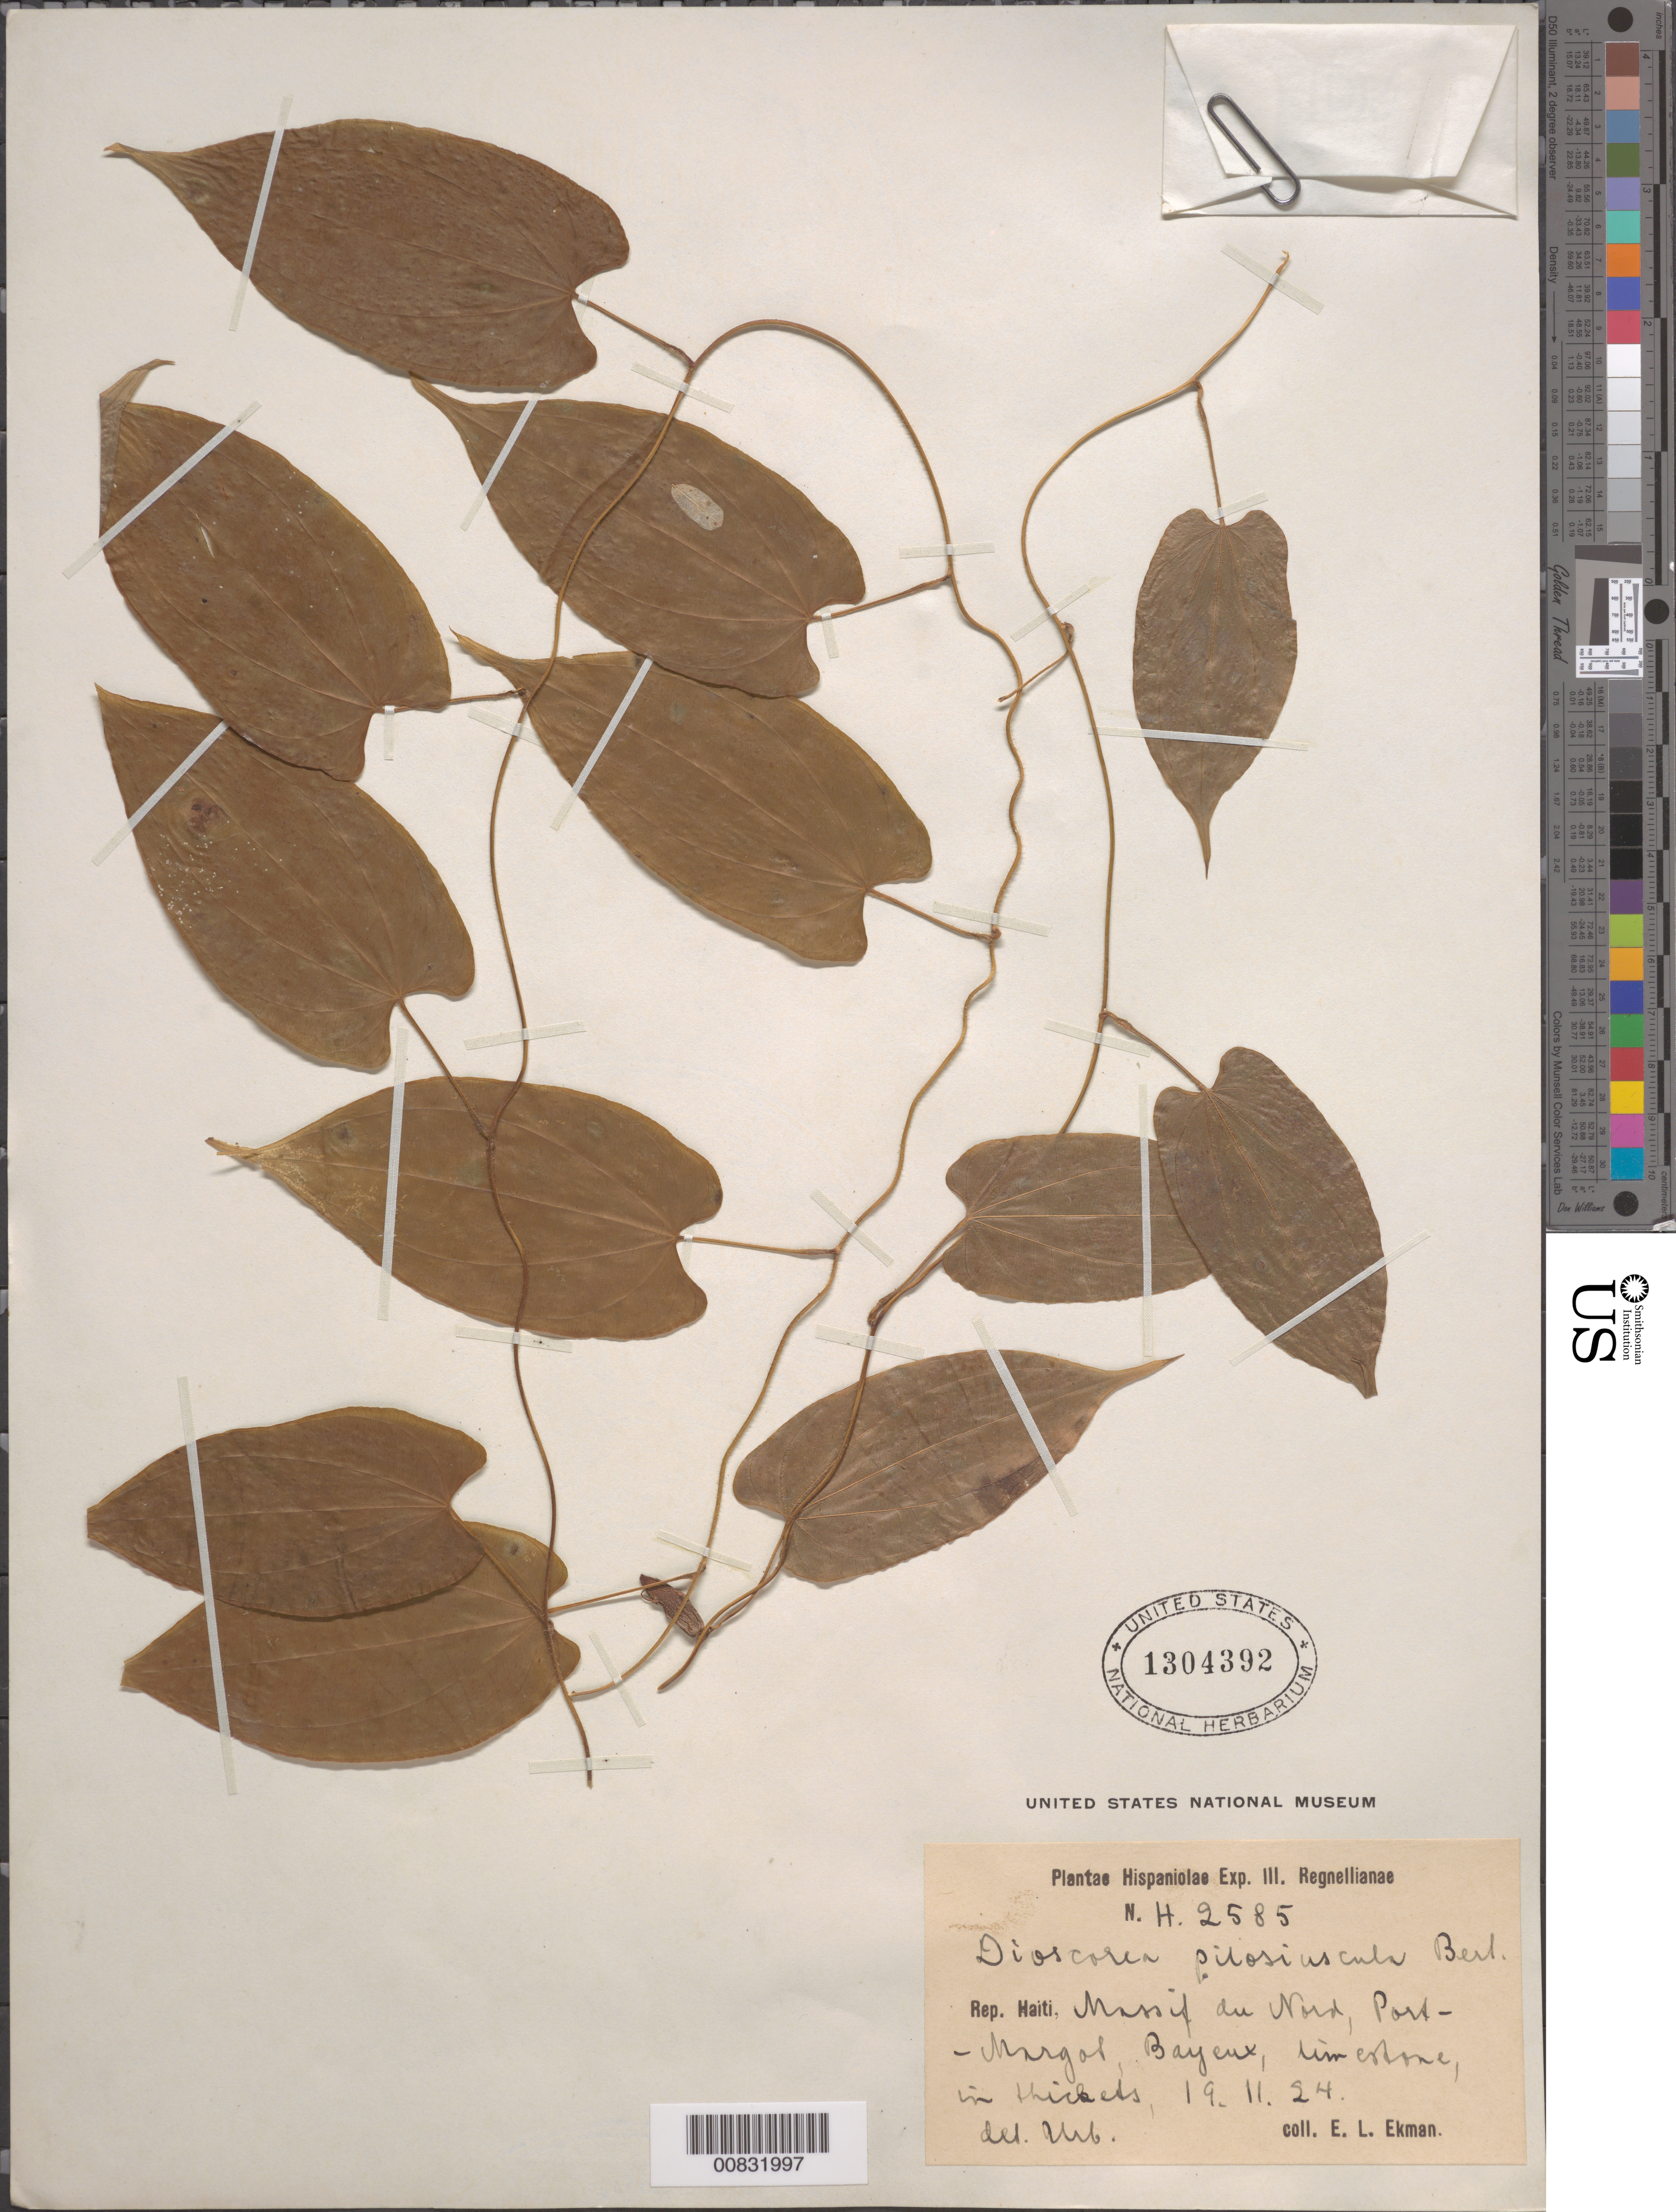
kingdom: Plantae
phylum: Tracheophyta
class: Liliopsida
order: Dioscoreales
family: Dioscoreaceae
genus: Dioscorea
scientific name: Dioscorea pilosiuscula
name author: Bertero ex Spreng.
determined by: Urban, Ignatz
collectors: E. L. Ekman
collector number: H 2585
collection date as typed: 19 Nov 1924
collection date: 1924-11-19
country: Haiti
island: Hispaniola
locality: Massif du Nord, Port-Margot, Bayeux.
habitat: In thickets. Limestone.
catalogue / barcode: US 1304392